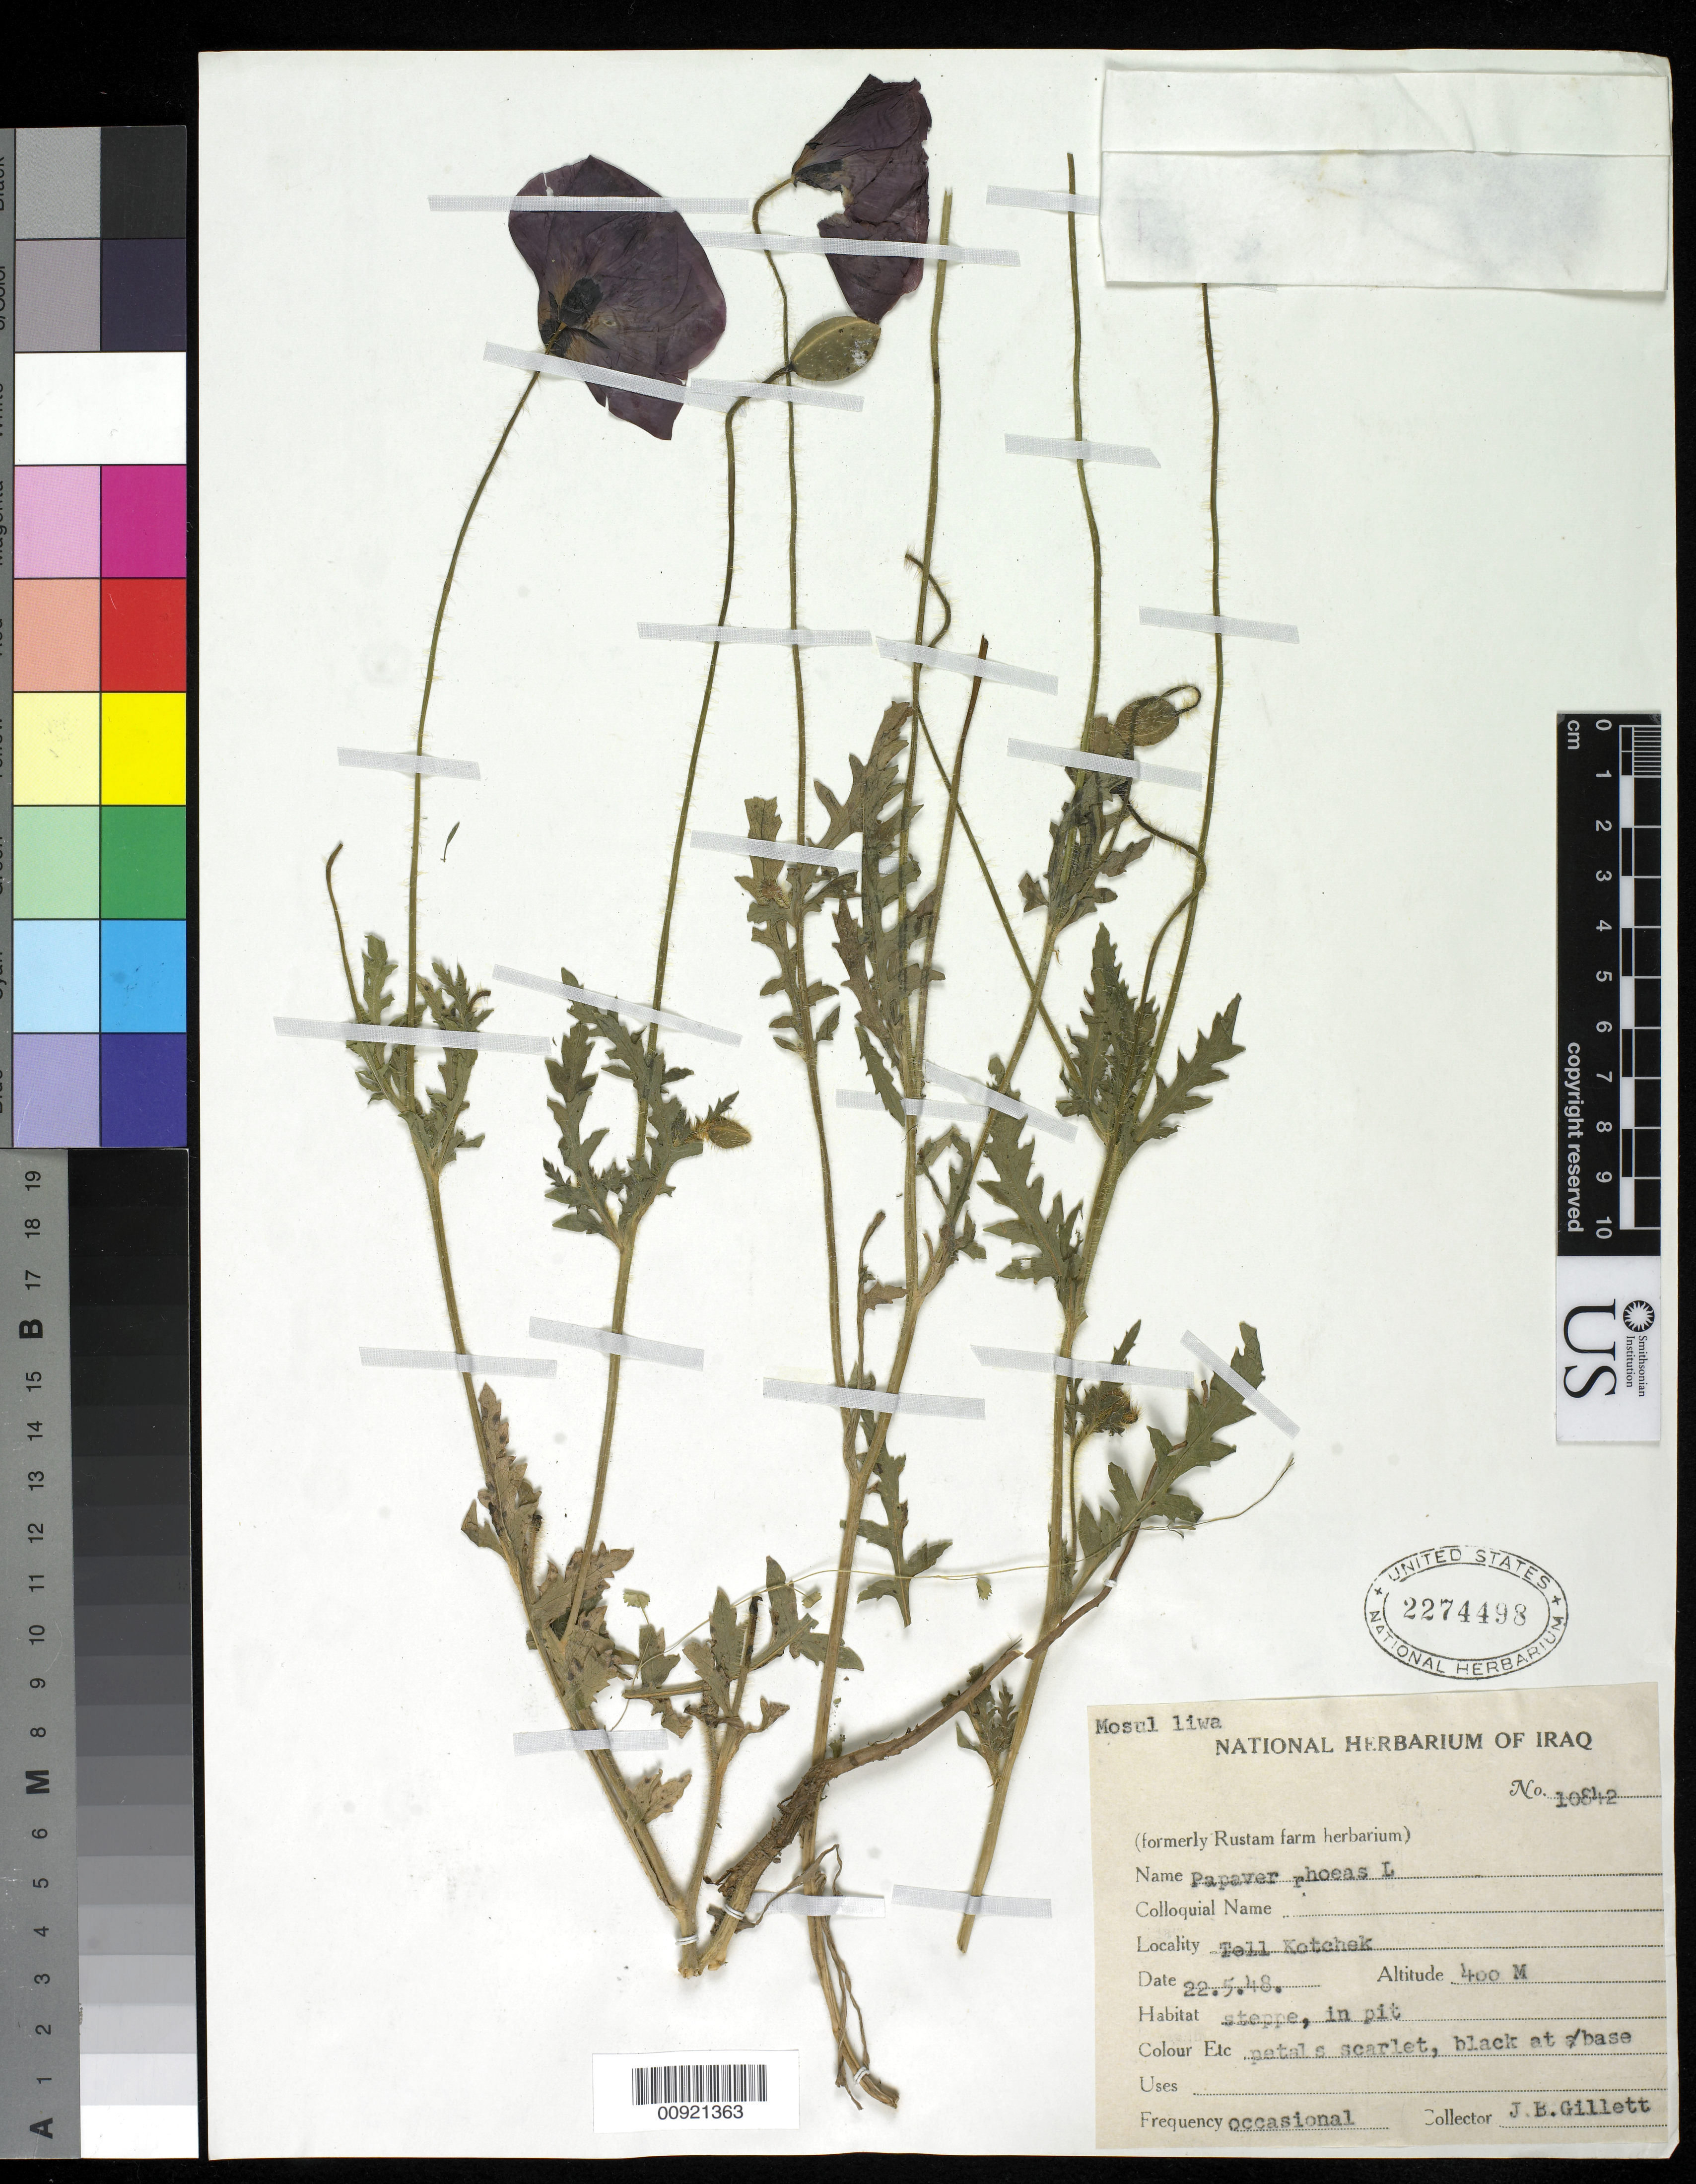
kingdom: Plantae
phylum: Tracheophyta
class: Magnoliopsida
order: Ranunculales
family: Papaveraceae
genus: Papaver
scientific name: Papaver rhoeas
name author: L.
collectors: J. B. Gillett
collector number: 10842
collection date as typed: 22 May 1848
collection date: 1848-05-22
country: Iraq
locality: Tel Kotchek, Mosul liwa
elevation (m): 400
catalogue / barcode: US 2274498